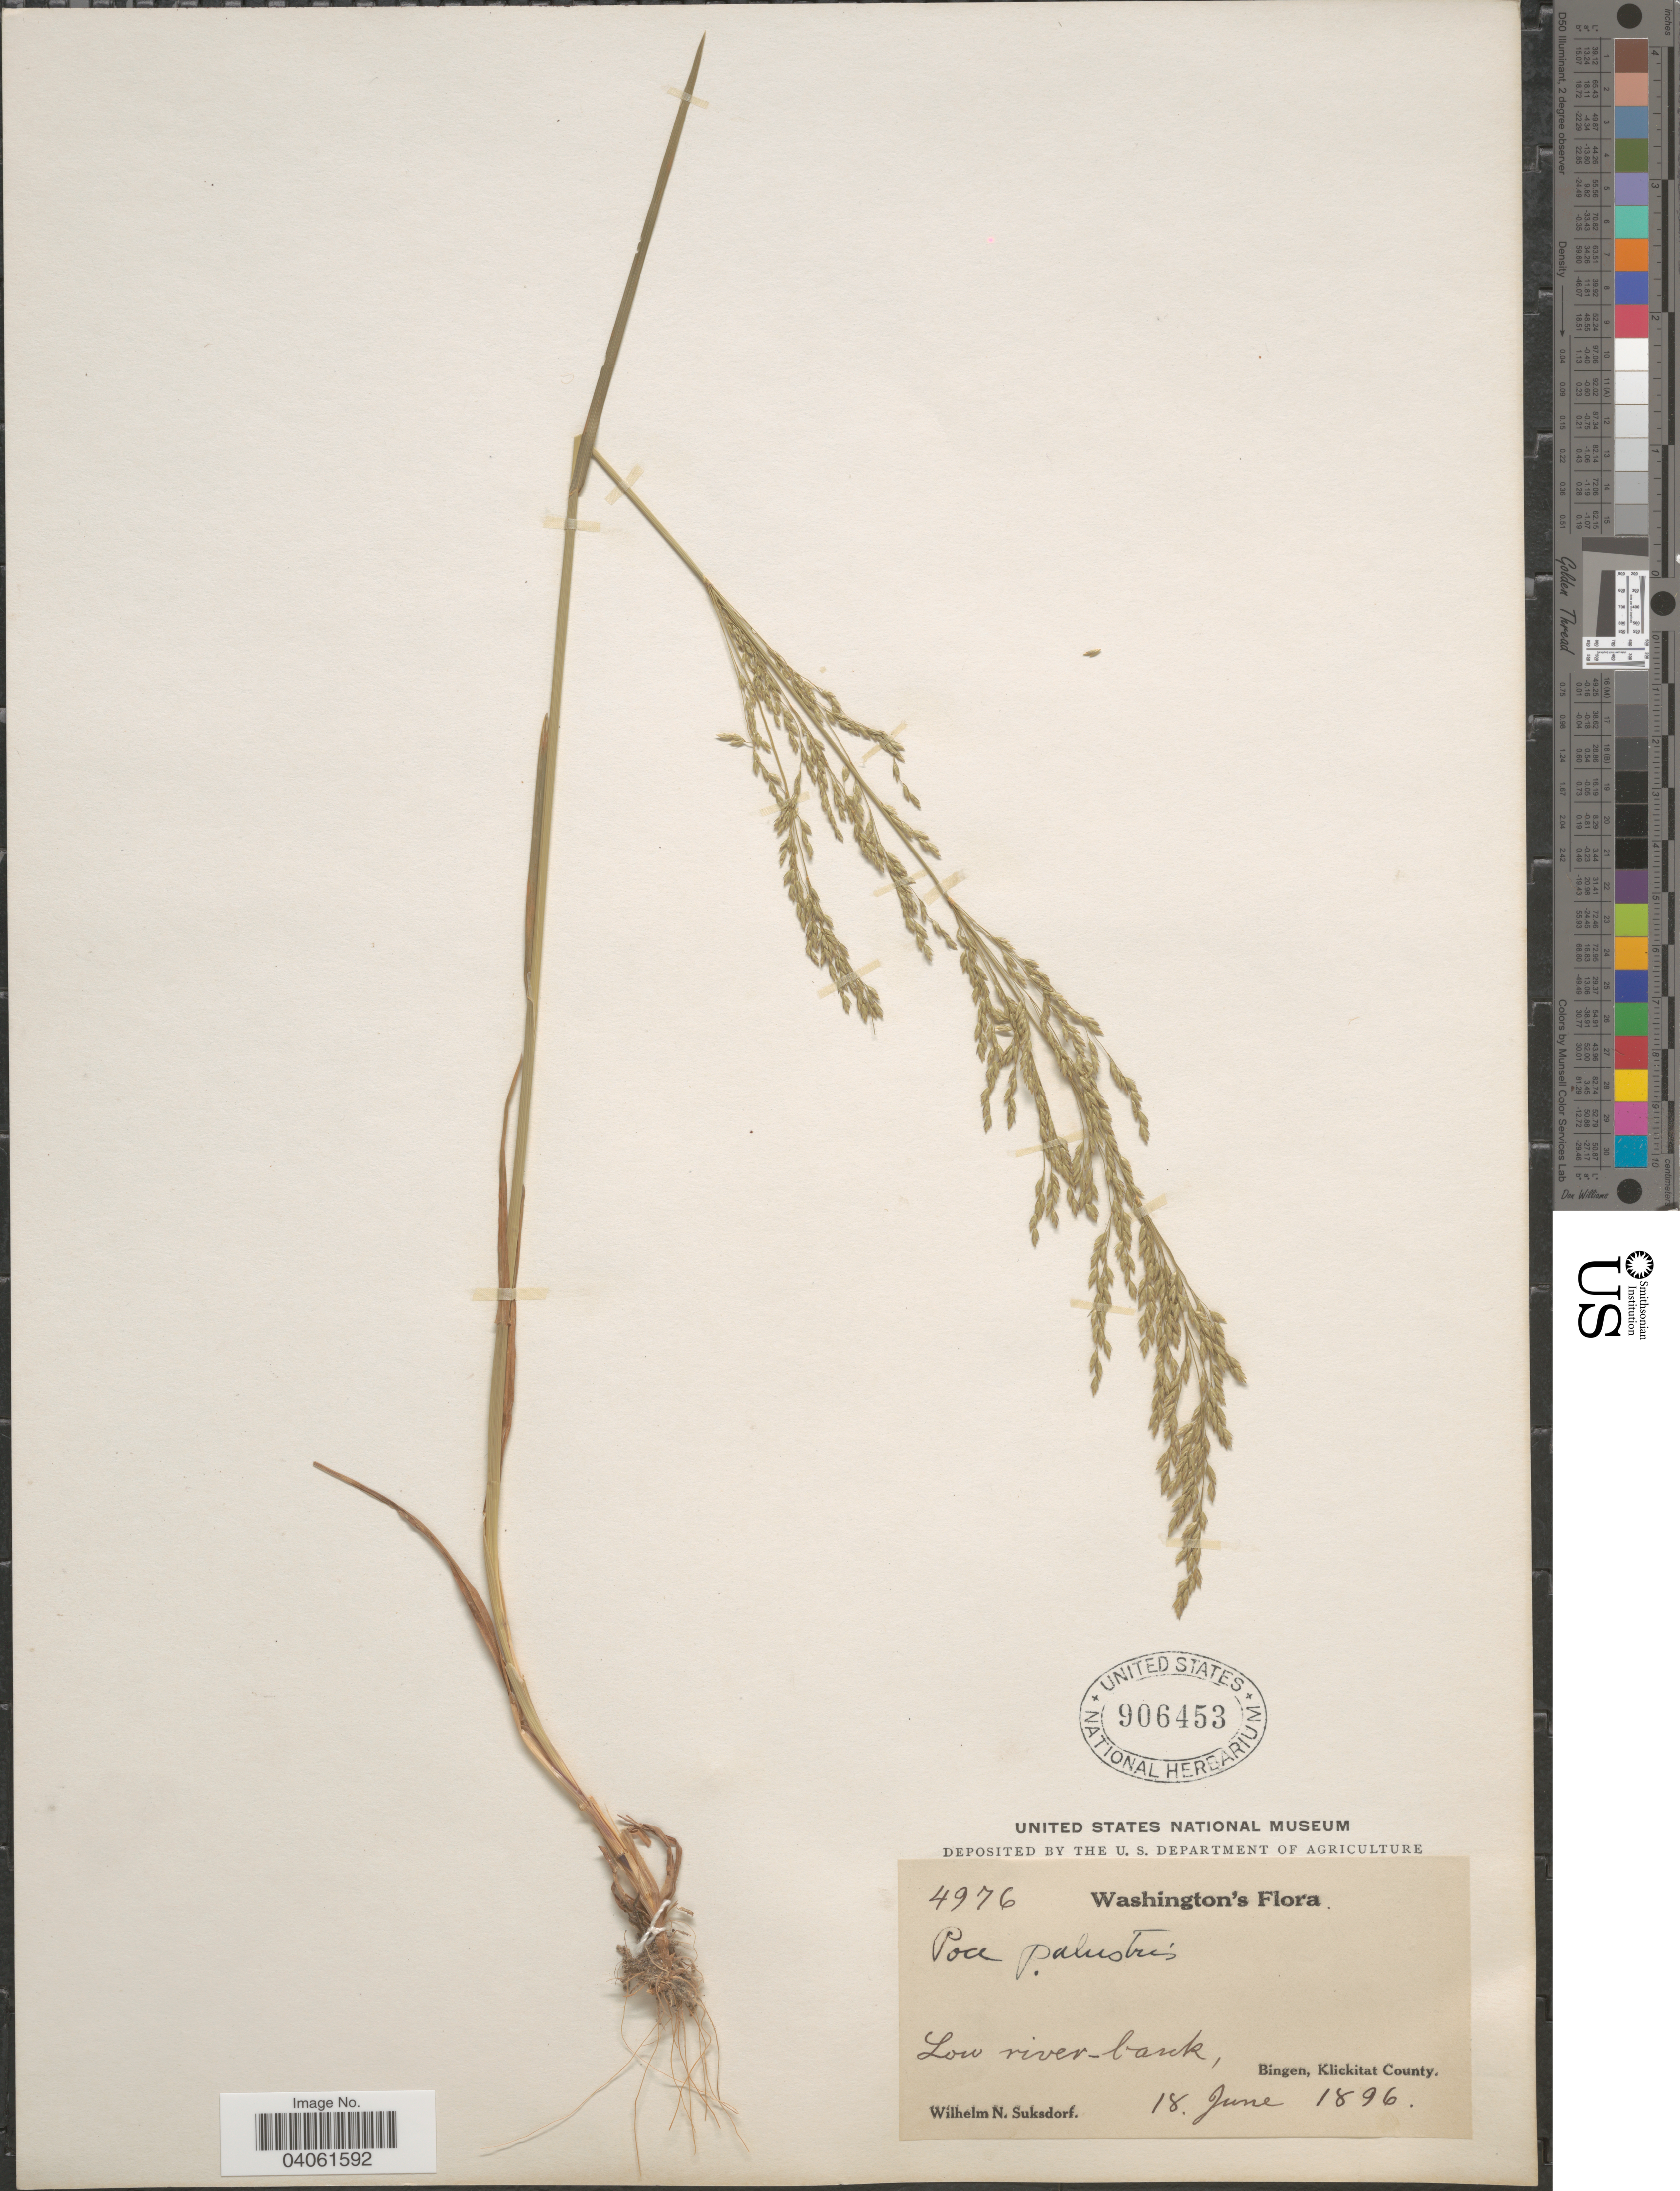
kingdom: Plantae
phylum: Tracheophyta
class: Liliopsida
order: Poales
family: Poaceae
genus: Poa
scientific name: Poa palustris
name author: L.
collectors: W. N. Suksdorf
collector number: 4976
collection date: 1896-06-18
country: United States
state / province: Washington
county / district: Klickitat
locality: Low river-bank, Bingen, Klickitat County.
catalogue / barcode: US 906453